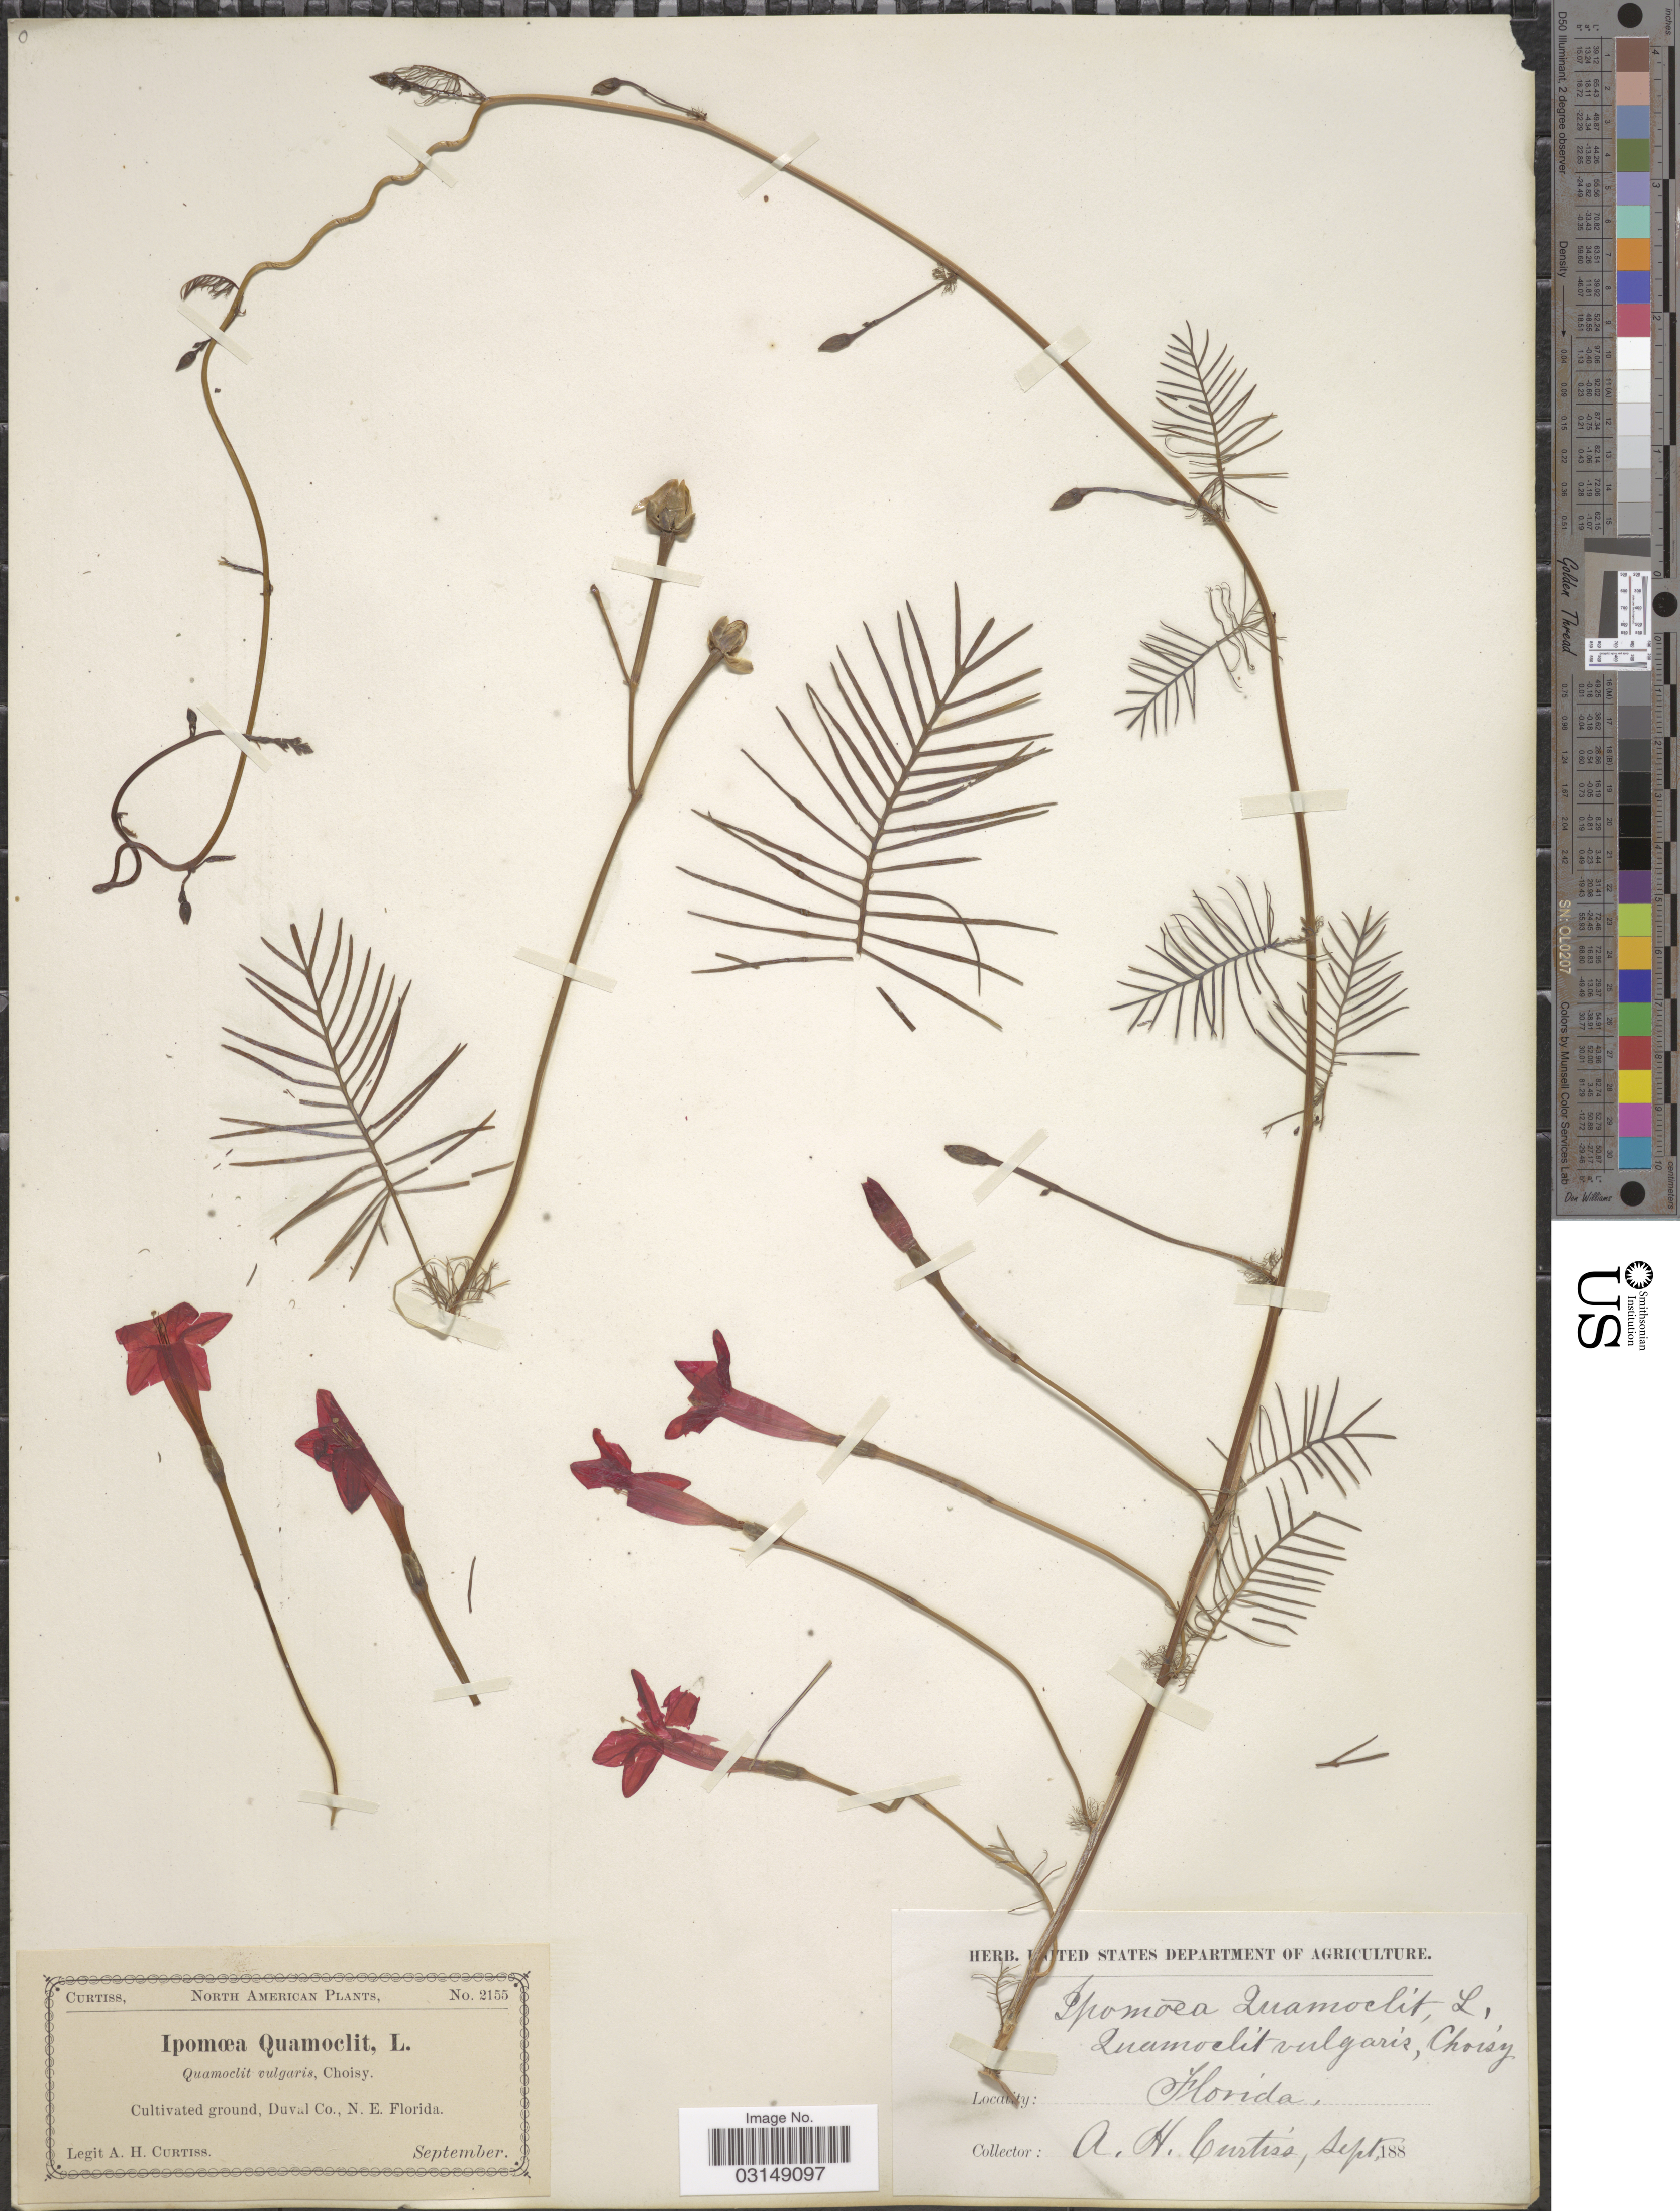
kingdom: Plantae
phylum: Tracheophyta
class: Magnoliopsida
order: Solanales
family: Convolvulaceae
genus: Ipomoea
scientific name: Ipomoea quamoclit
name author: L.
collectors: A. H. Curtiss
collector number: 2155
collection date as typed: September 188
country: United States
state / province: Florida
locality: Duval Co., N. E. Florida.